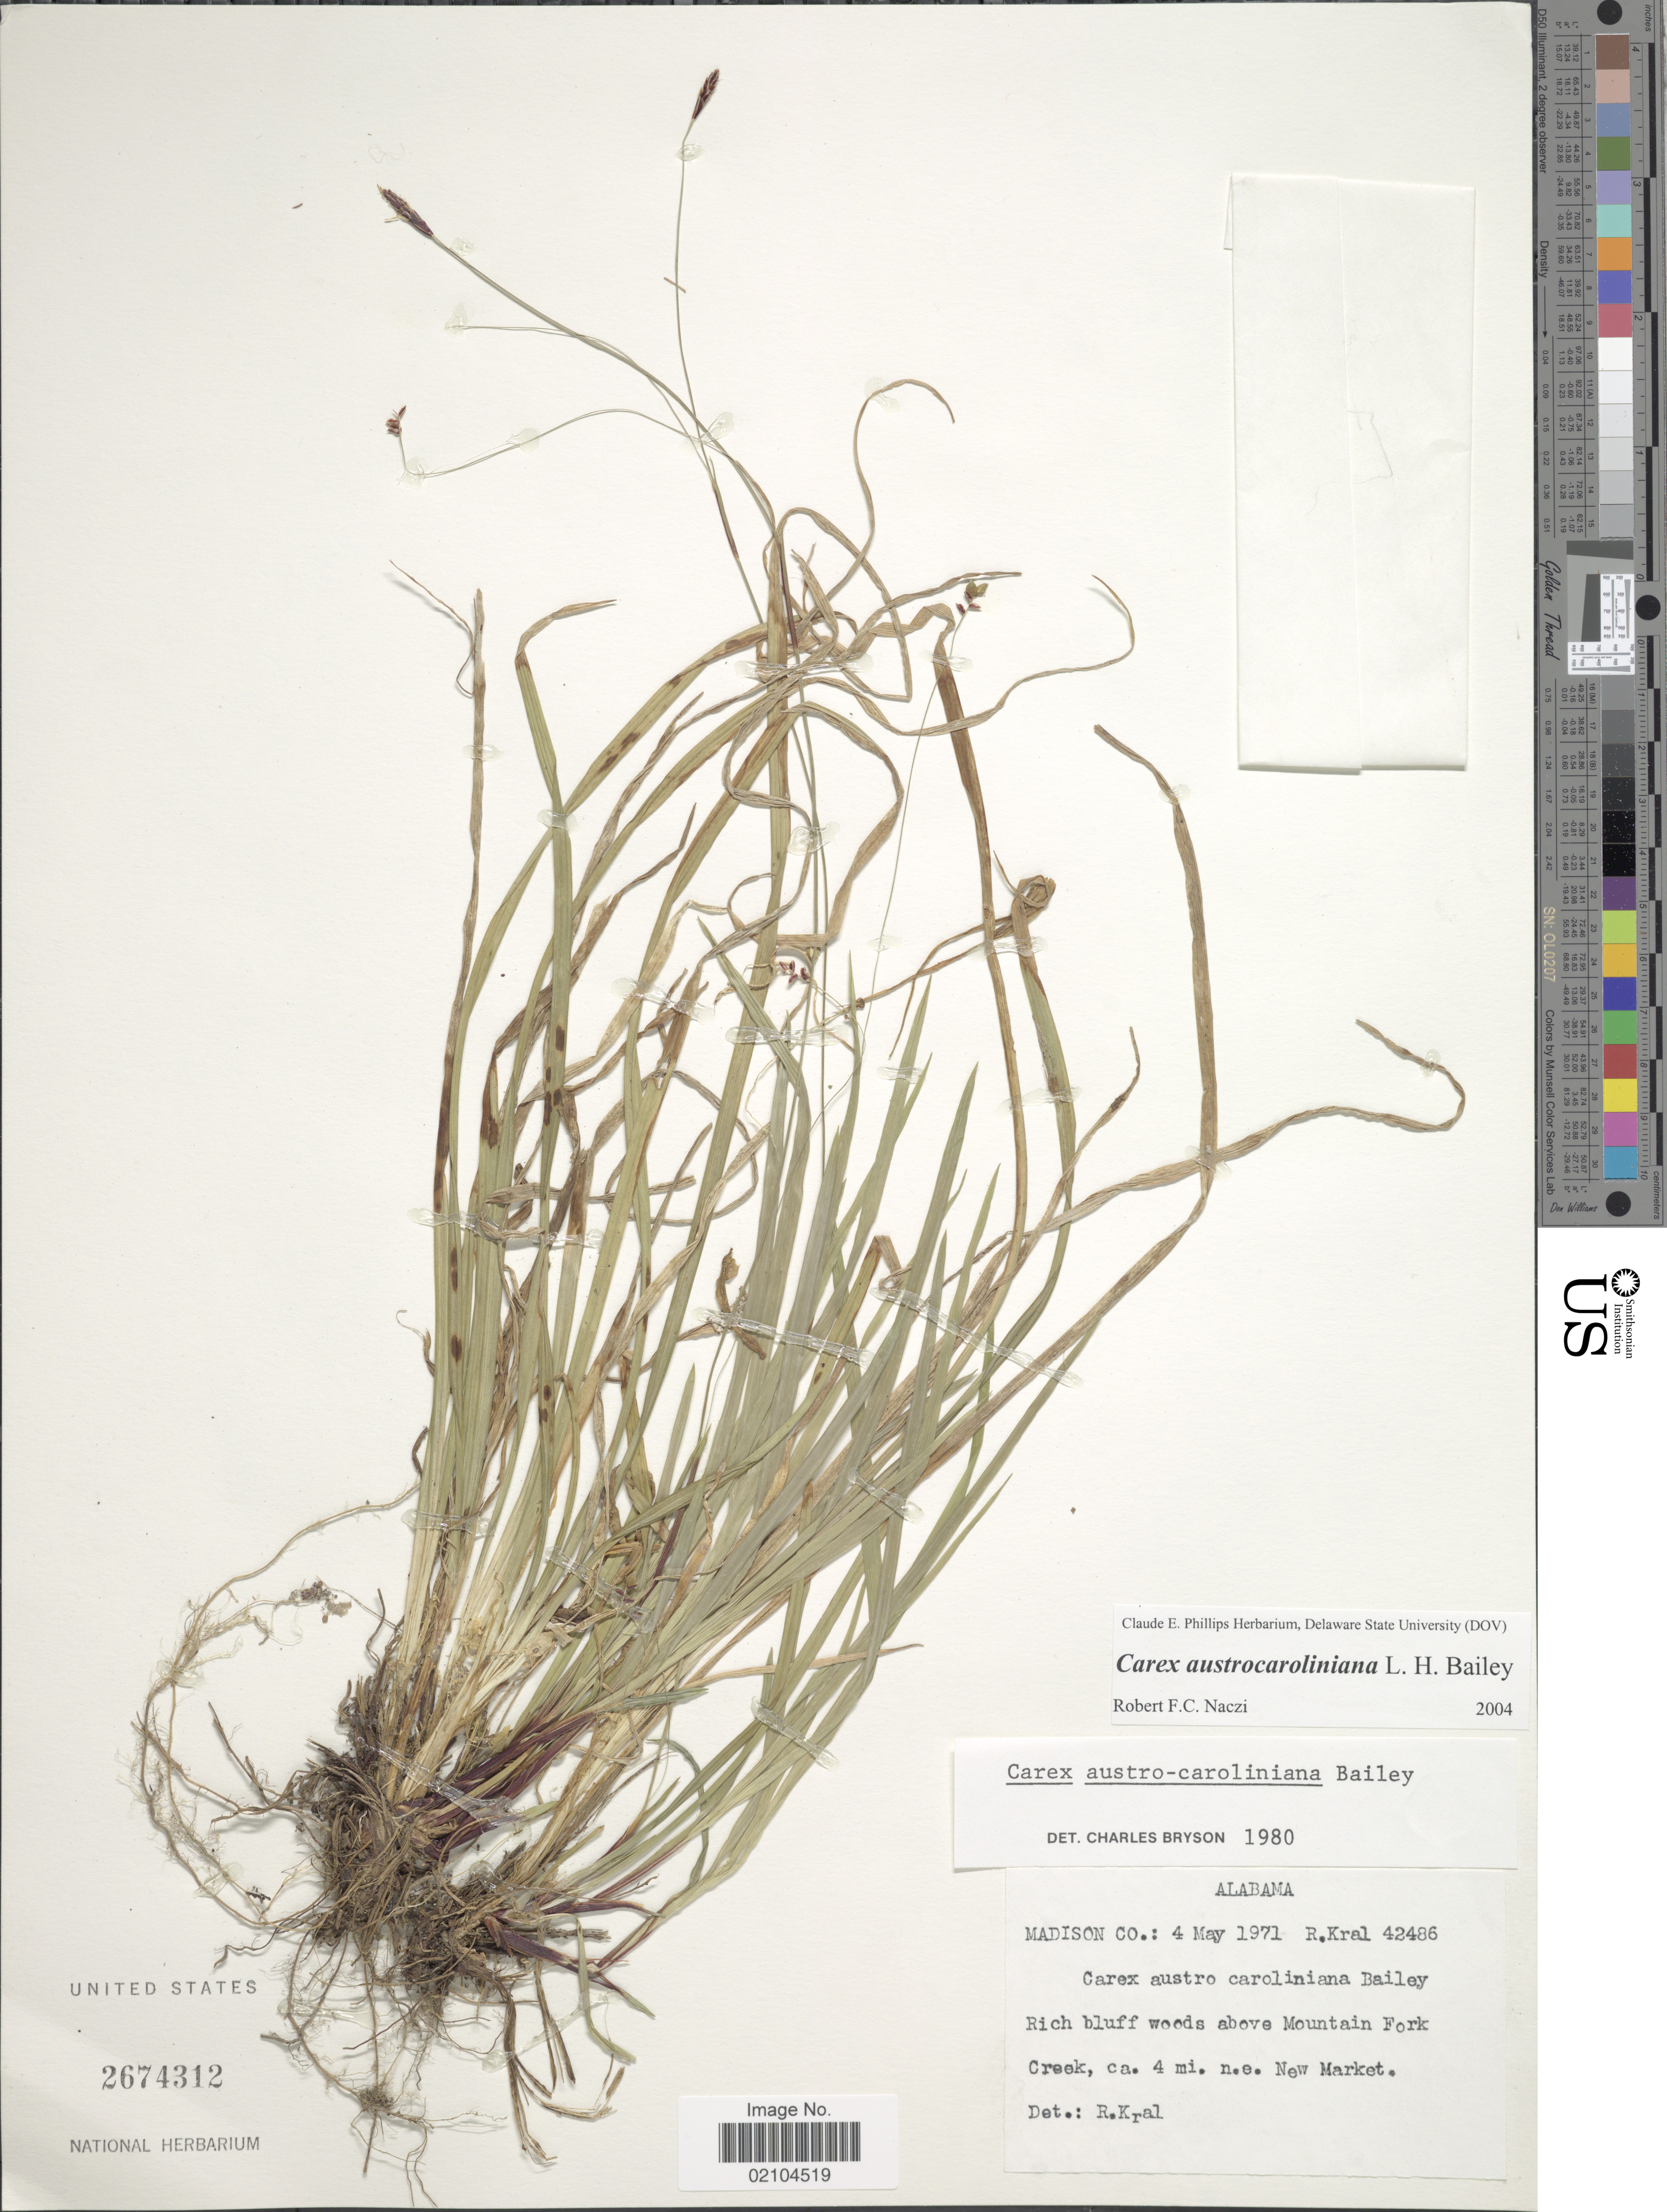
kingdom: Plantae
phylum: Tracheophyta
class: Liliopsida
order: Poales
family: Cyperaceae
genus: Carex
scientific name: Carex austrocaroliniana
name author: L.H. Bailey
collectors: R. Kral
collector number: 42486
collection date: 1971-05-04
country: United States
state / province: Alabama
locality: Madison Co., Rich bluff woods above Mountain Fork Creek, ca. 4 mi. n.e. New Market.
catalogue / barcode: US 2674312